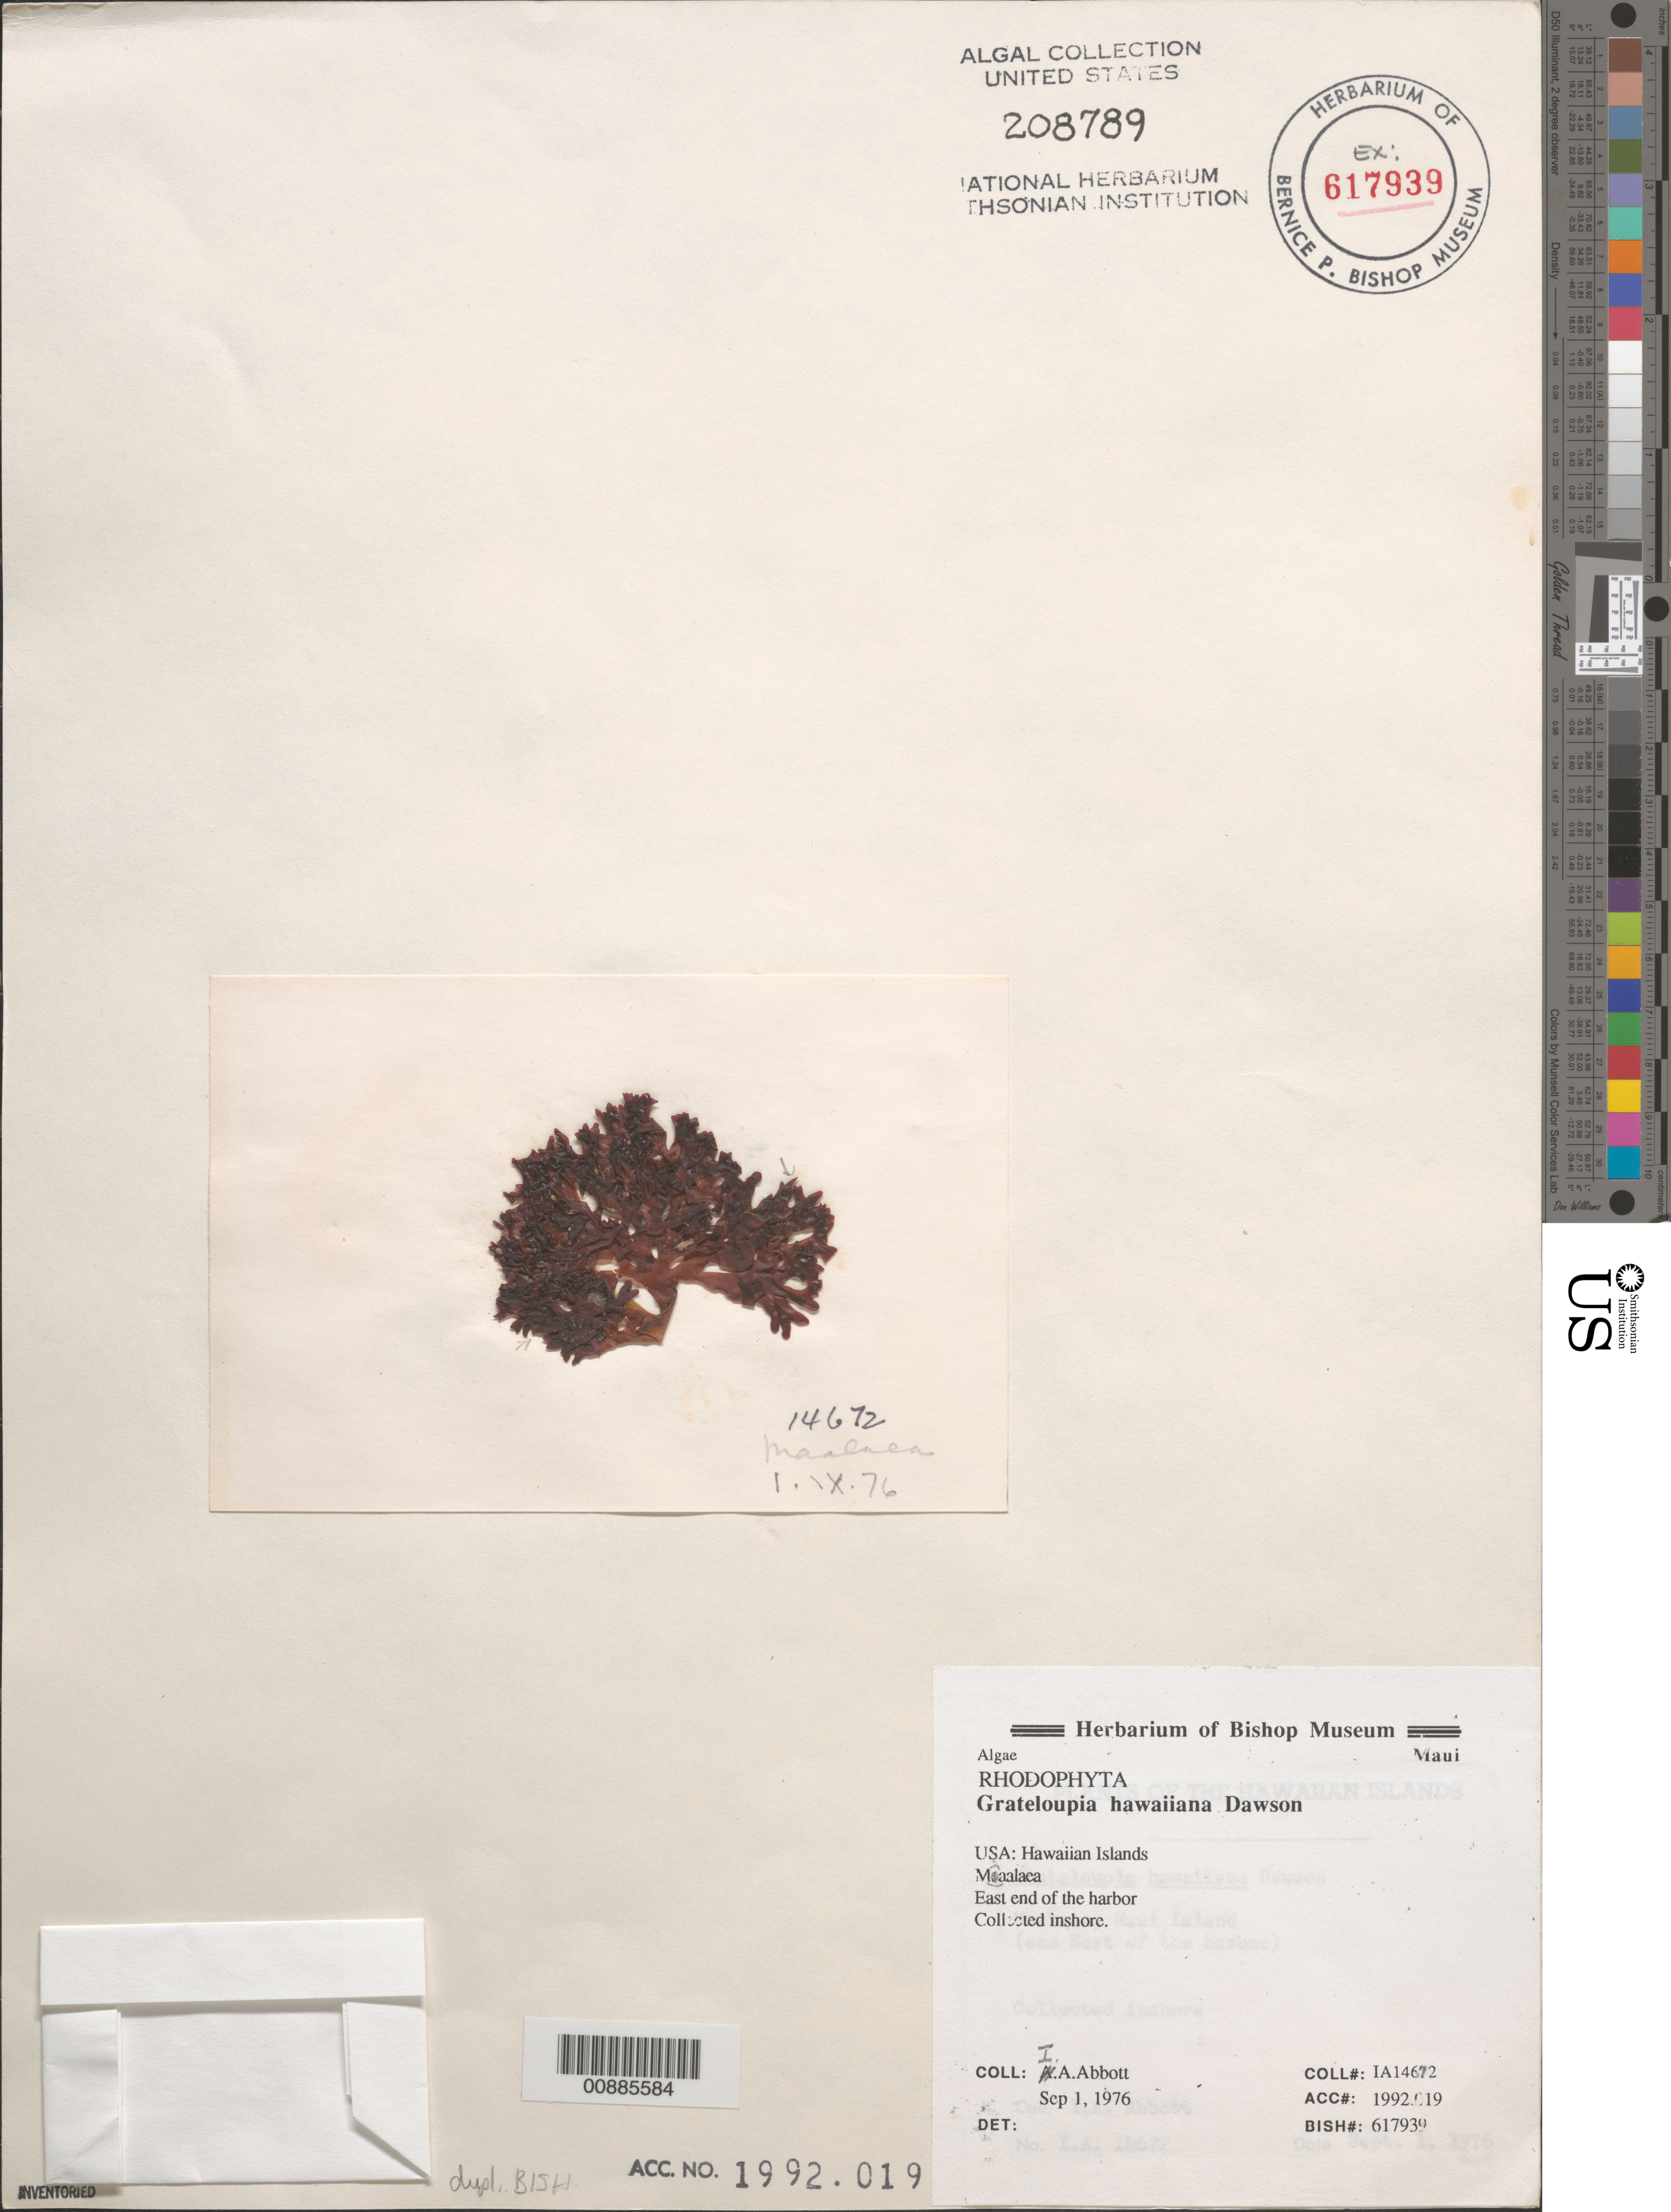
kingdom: Plantae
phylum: Rhodophyta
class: Florideophyceae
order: Halymeniales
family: Halymeniaceae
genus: Grateloupia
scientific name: Grateloupia hawaiiana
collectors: I. A. Abbott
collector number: IAA 14672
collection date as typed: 01 Sep 1976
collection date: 1976-09-01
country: United States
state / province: Hawaii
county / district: Maui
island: Maui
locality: Maalaea Harbor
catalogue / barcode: US 208789